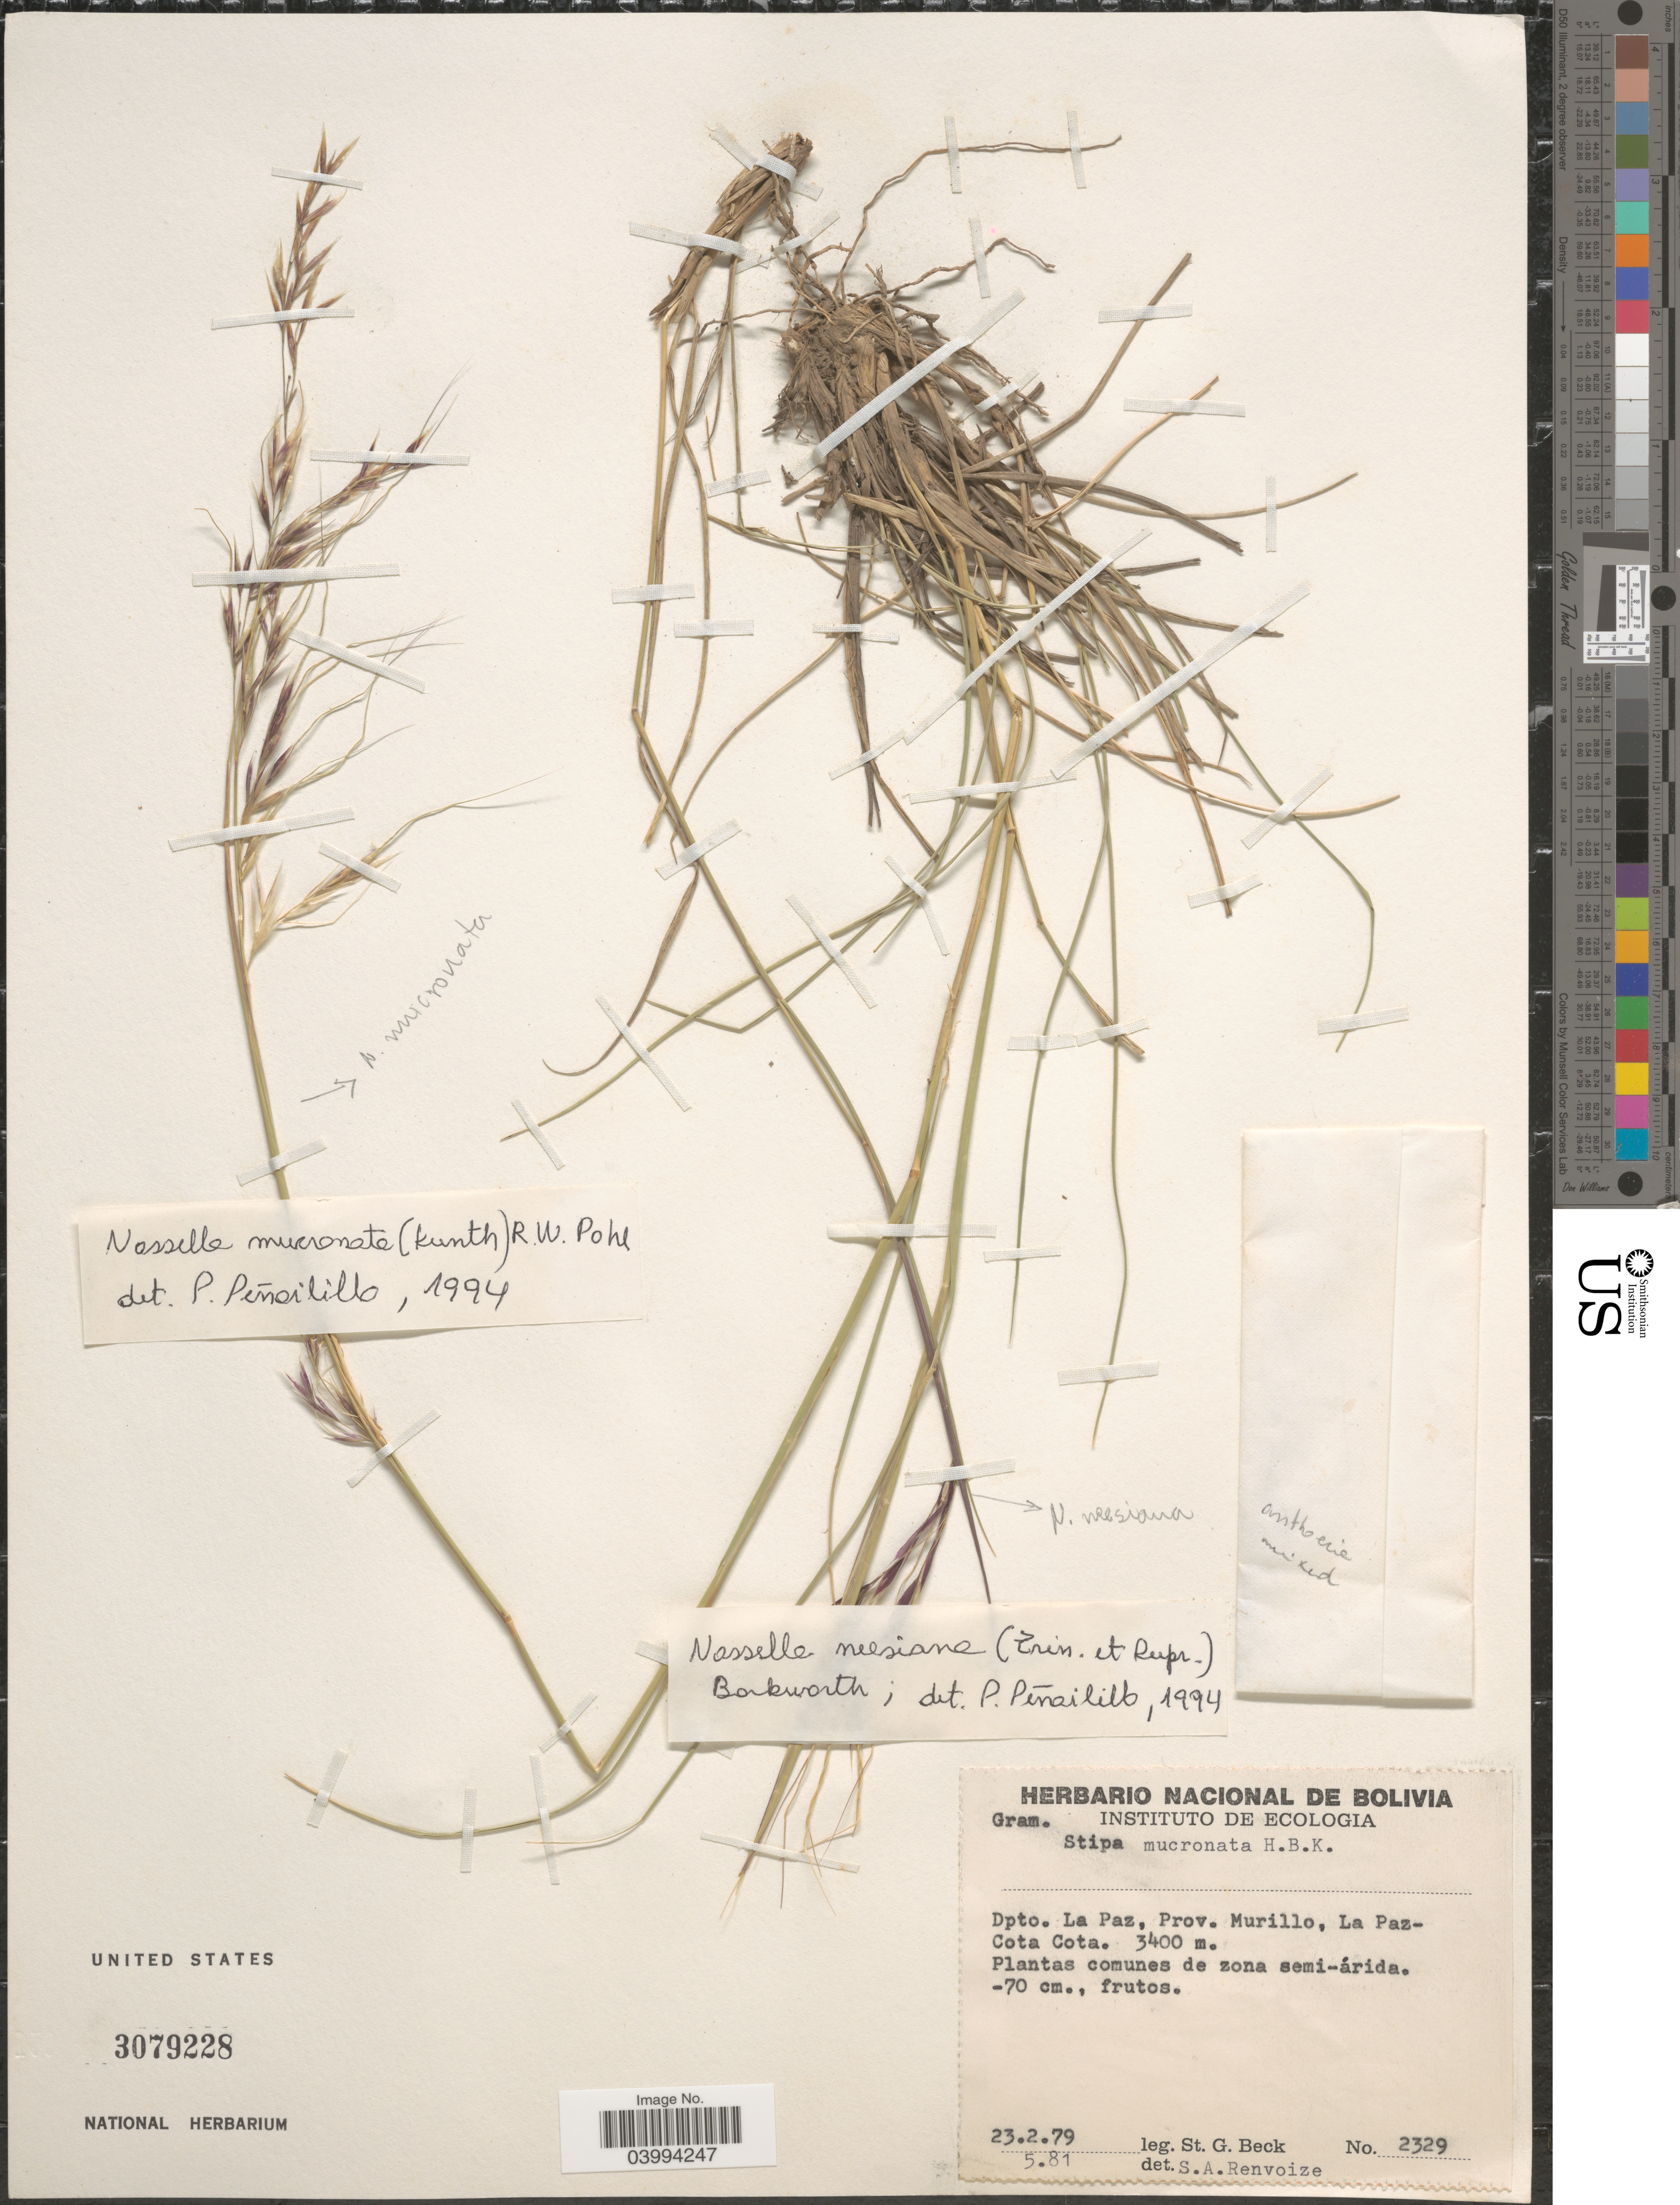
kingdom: Plantae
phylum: Tracheophyta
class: Liliopsida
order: Poales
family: Poaceae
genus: Nassella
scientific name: Nassella mucronata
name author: (Kunth) R.W. Pohl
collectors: S. G. Beck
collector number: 2329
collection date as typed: Transcribed d/m/y: 23/2/79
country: Bolivia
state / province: La Paz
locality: Dpto. La Paz, Prov. Murillo, La Paz - Cota Cota.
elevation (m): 3400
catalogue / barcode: US 3079228